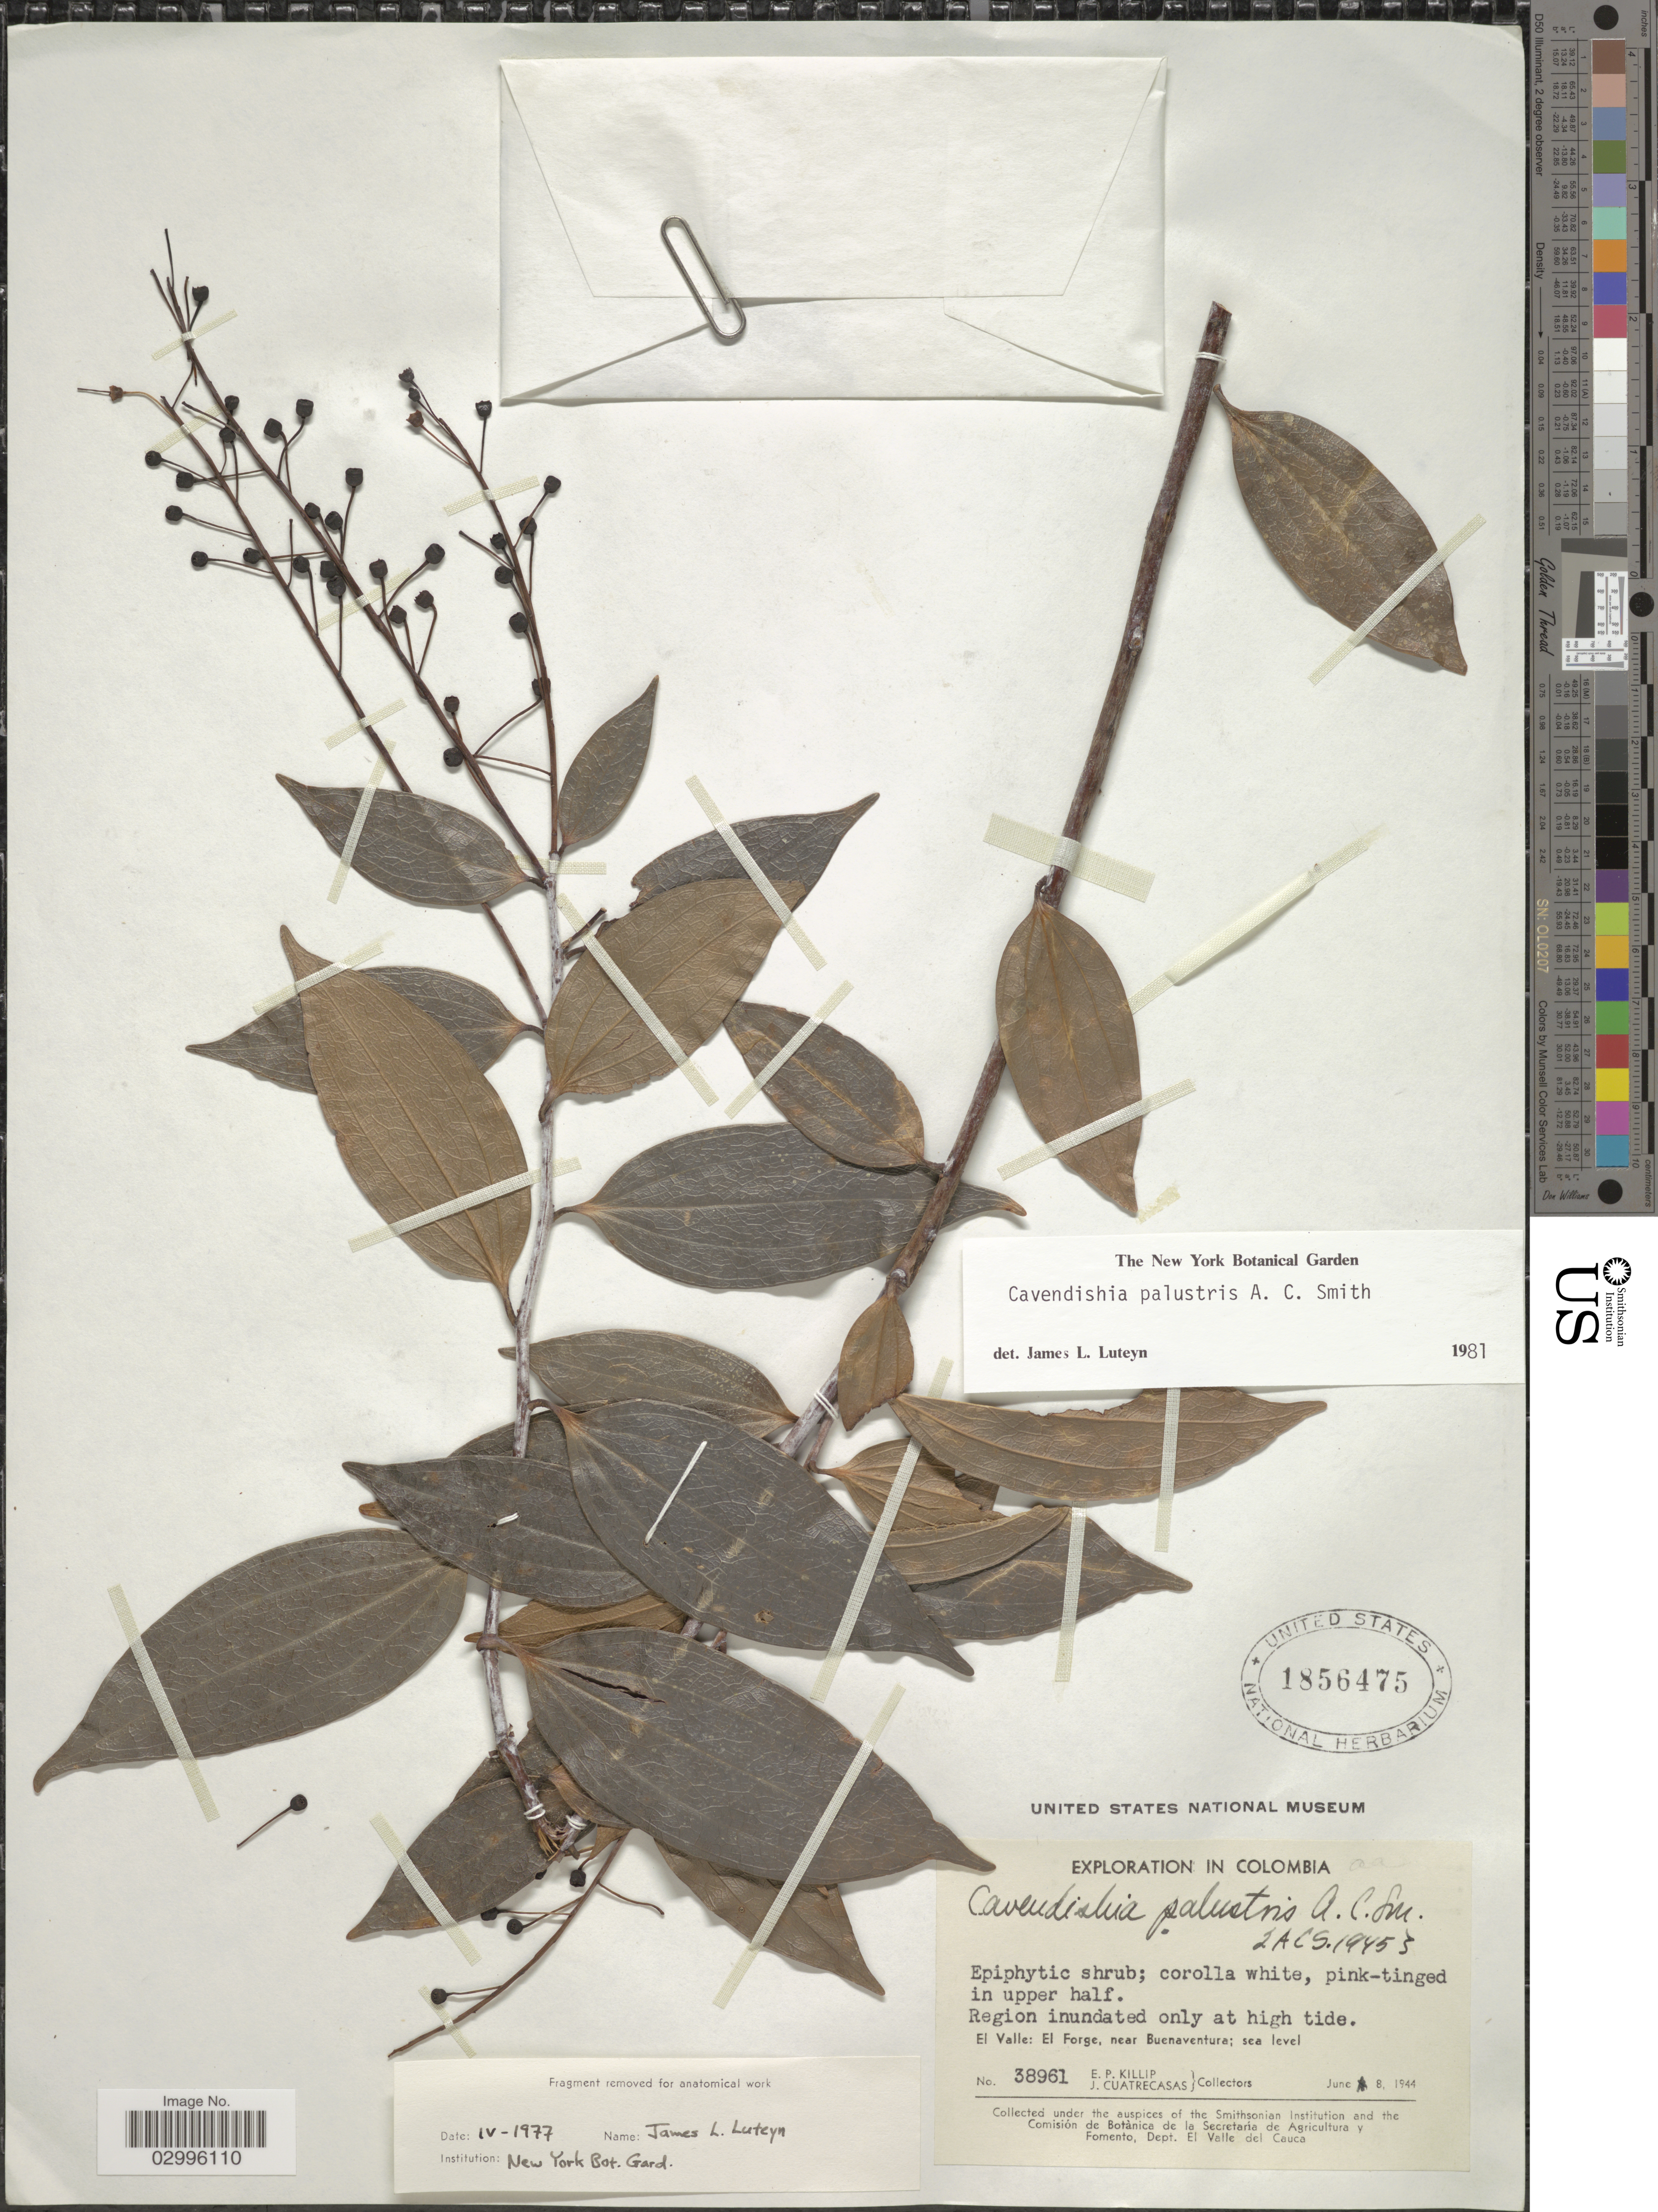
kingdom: Plantae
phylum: Tracheophyta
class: Magnoliopsida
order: Ericales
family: Ericaceae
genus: Cavendishia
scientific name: Cavendishia palustris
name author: A.C. Sm.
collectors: E. P. Killip & J. Cuatrecasas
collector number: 38961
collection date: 1944-06-08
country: Colombia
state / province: Valle del Cauca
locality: Region inundated only at high tide. El Valle: El Forge, near Buenaventura.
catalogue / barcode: US 1856475